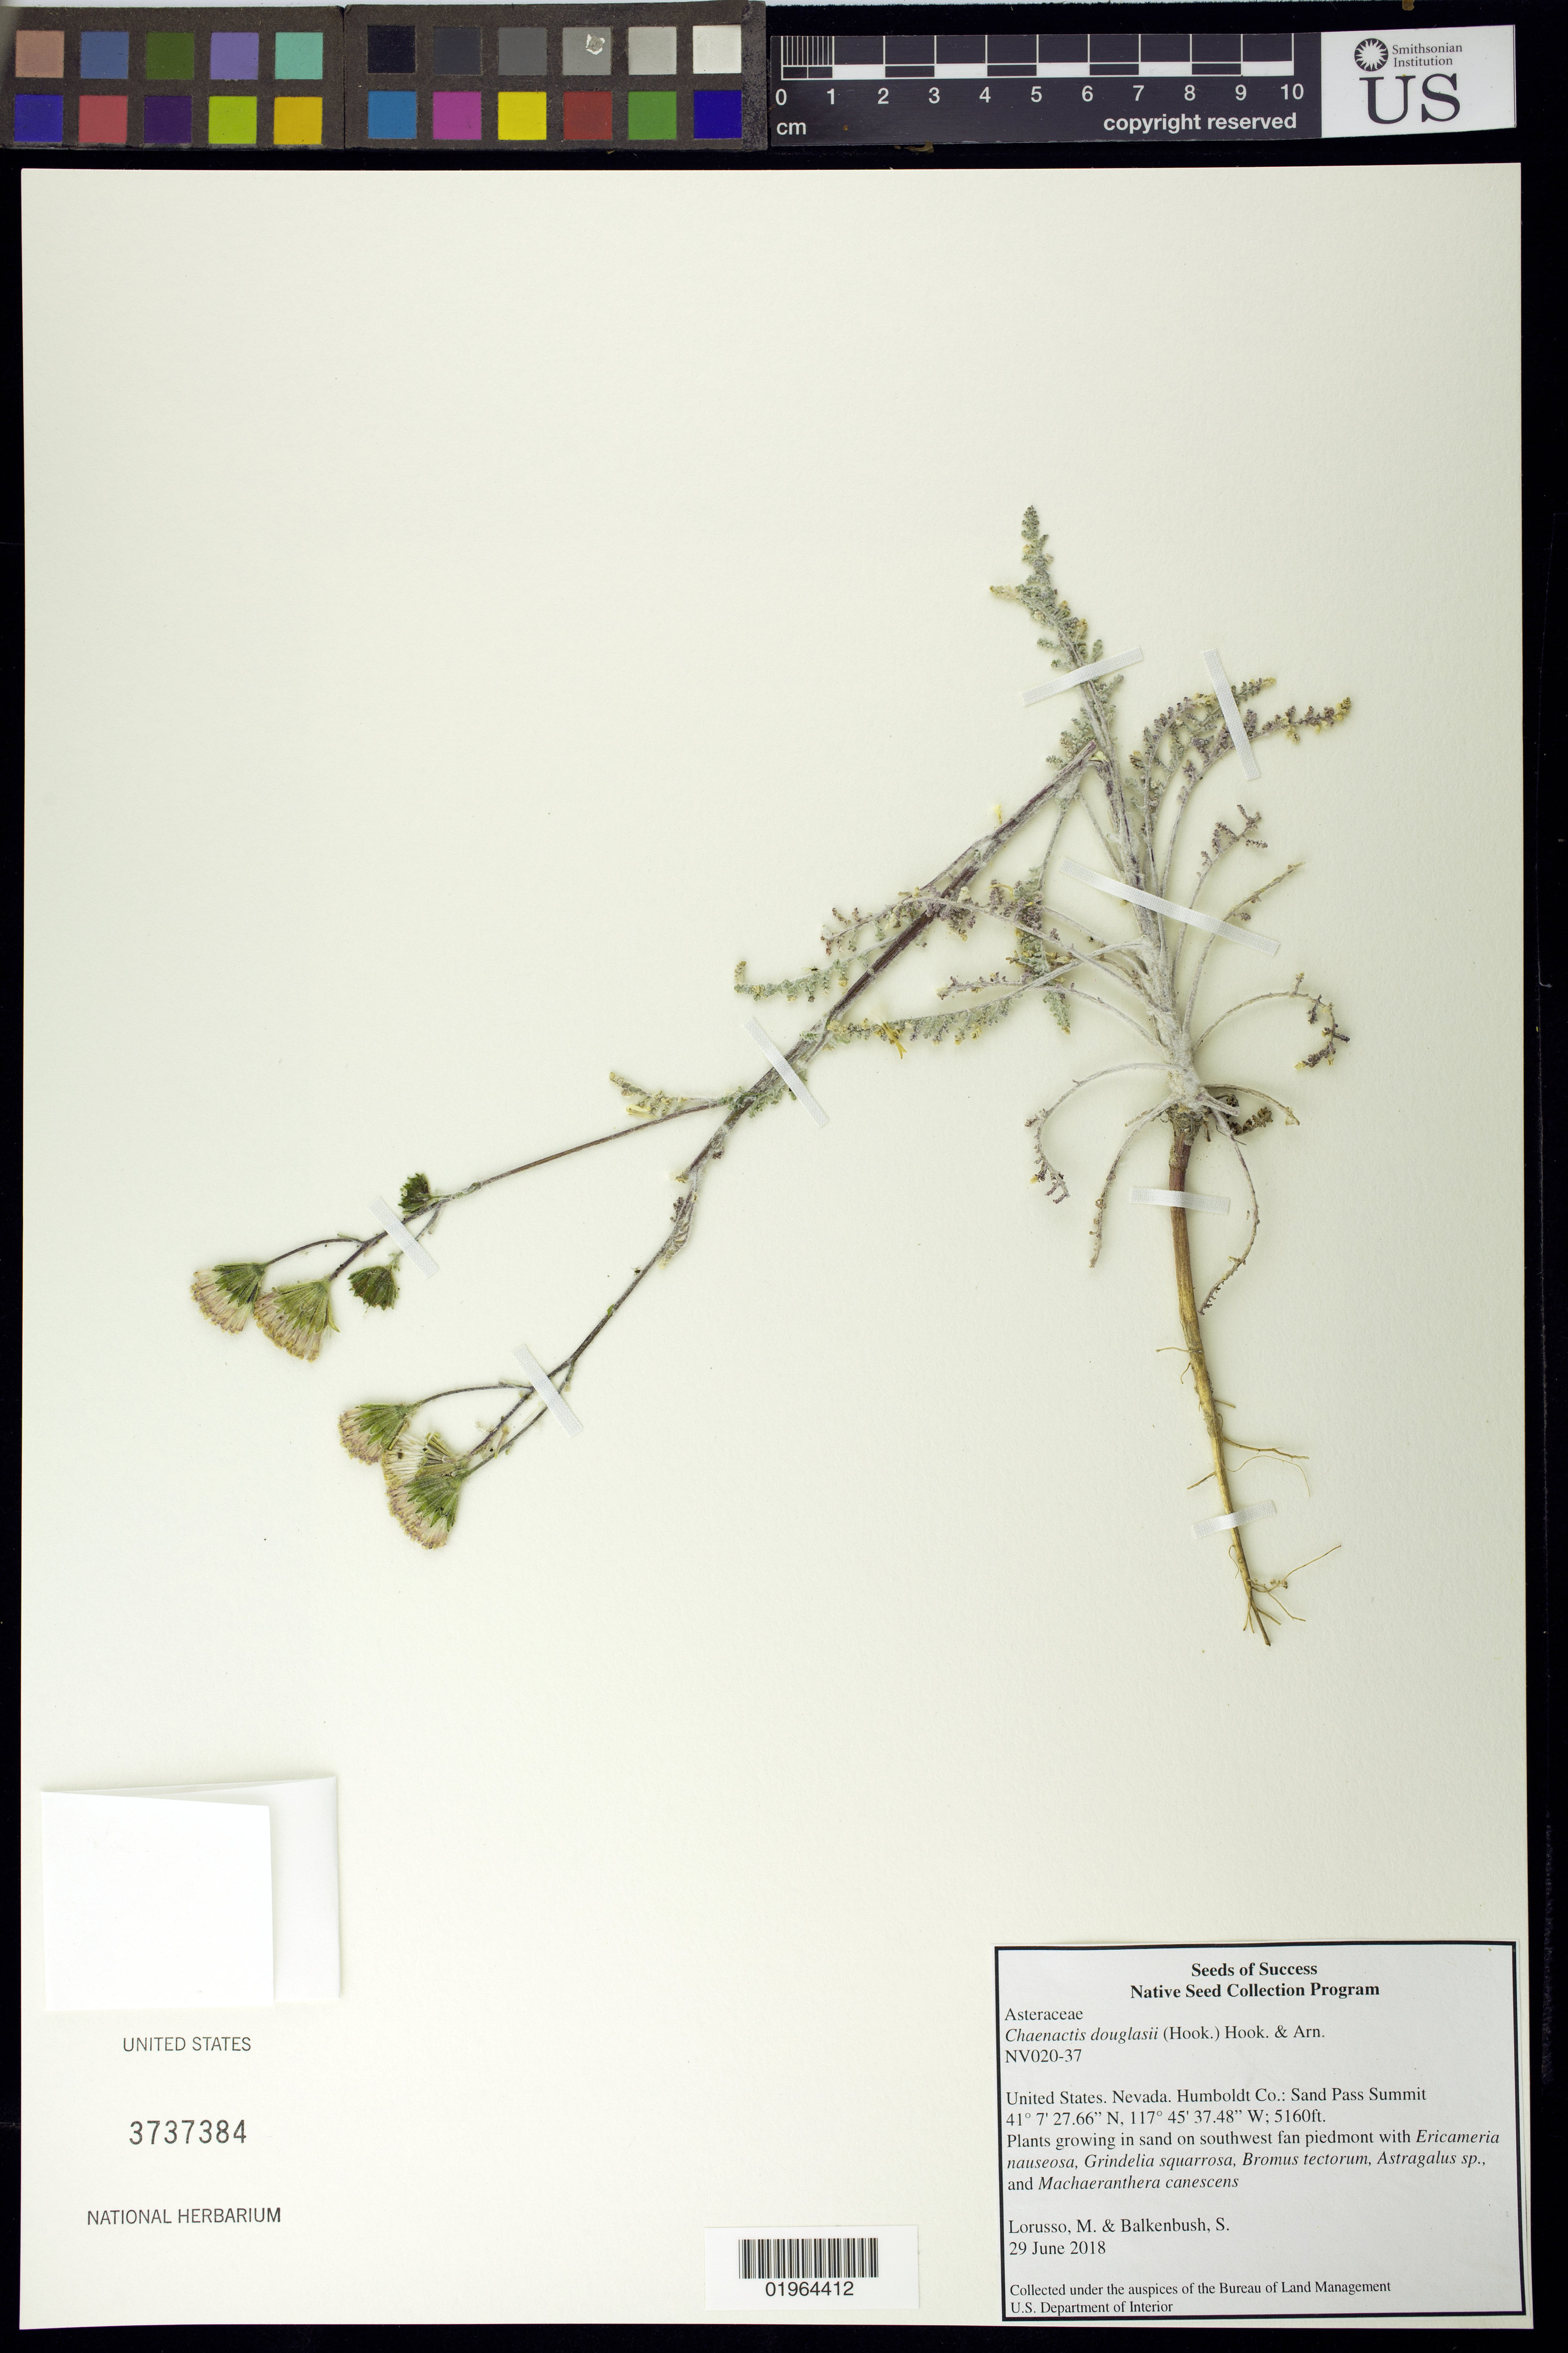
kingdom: Plantae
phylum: Tracheophyta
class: Magnoliopsida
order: Asterales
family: Asteraceae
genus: Chaenactis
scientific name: Chaenactis douglasii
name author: Hook. & Arn.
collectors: M. Lorusso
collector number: NV020-37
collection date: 2016-06-29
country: United States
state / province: Nevada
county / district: Humboldt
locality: Sand Pass Summit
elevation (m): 1573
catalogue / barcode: US 3737384